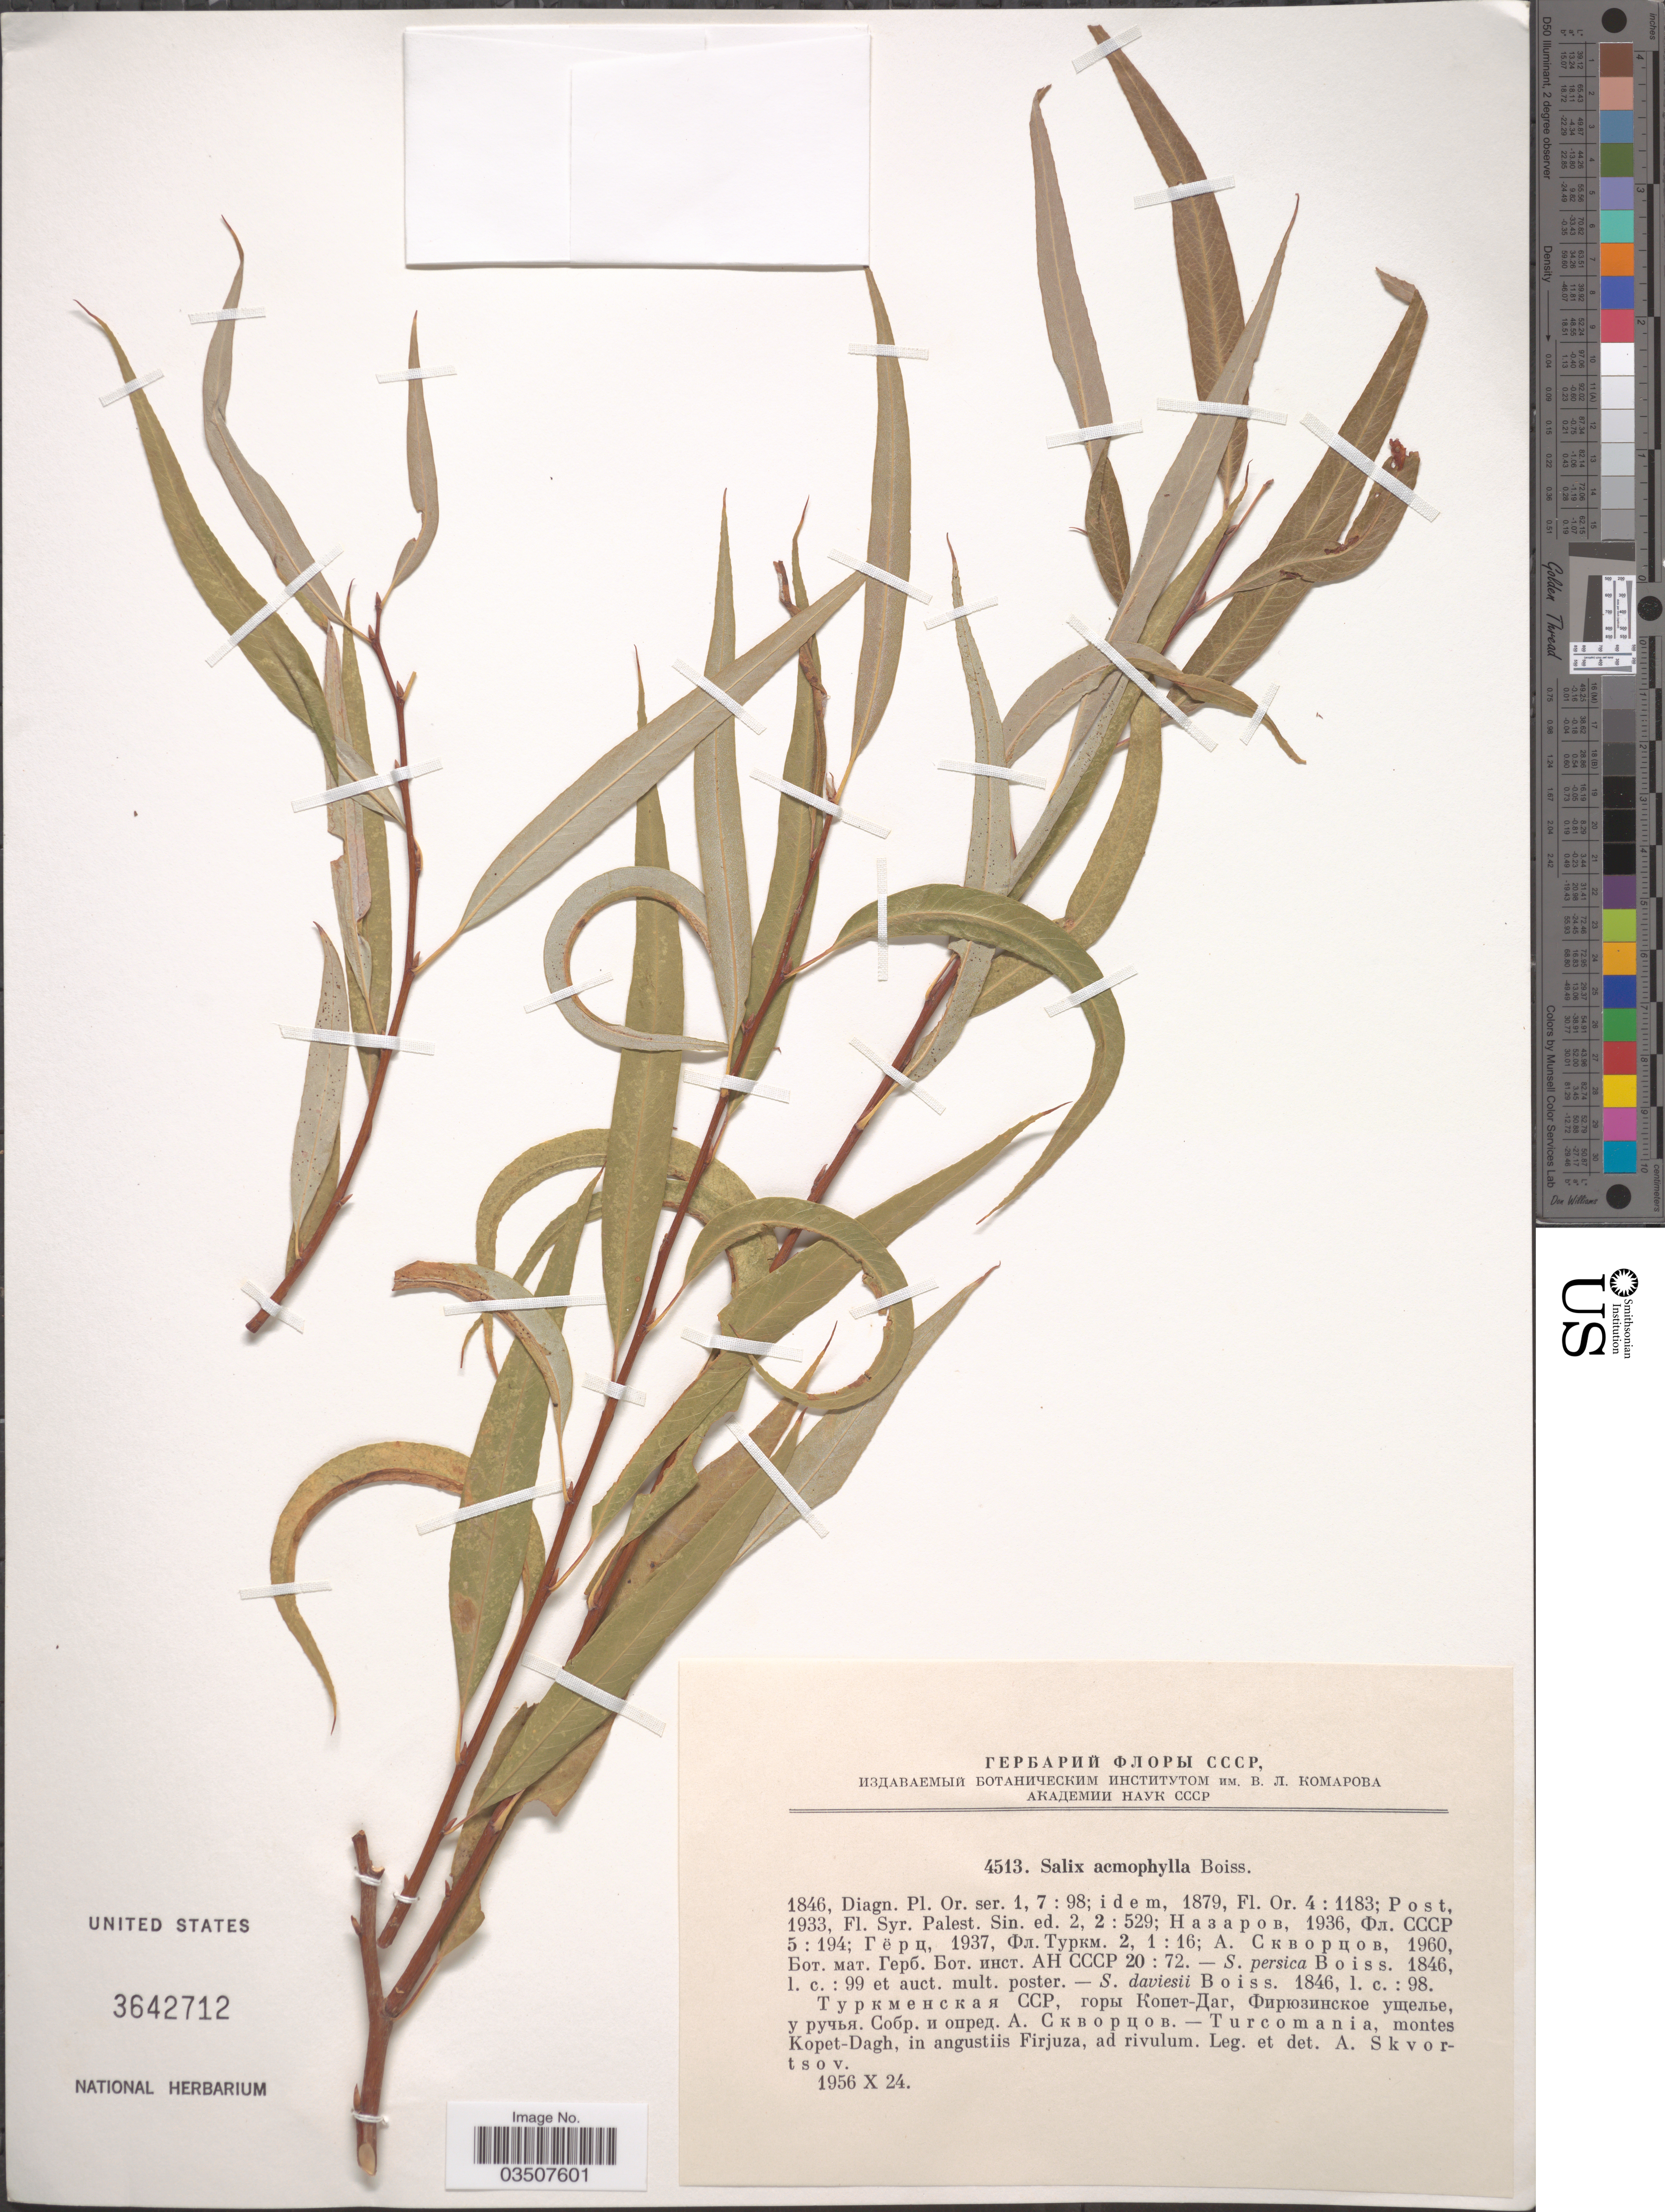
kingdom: Plantae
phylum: Tracheophyta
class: Magnoliopsida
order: Malpighiales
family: Salicaceae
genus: Salix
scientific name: Salix acmophylla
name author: Boiss.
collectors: A. K. Skvortsov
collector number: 4513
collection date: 1956-10-24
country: Turkmenistan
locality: Turcomania, montes Kopet-Dagh, in angustiis Firjuza, ad rivulum.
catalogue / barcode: US 3642712